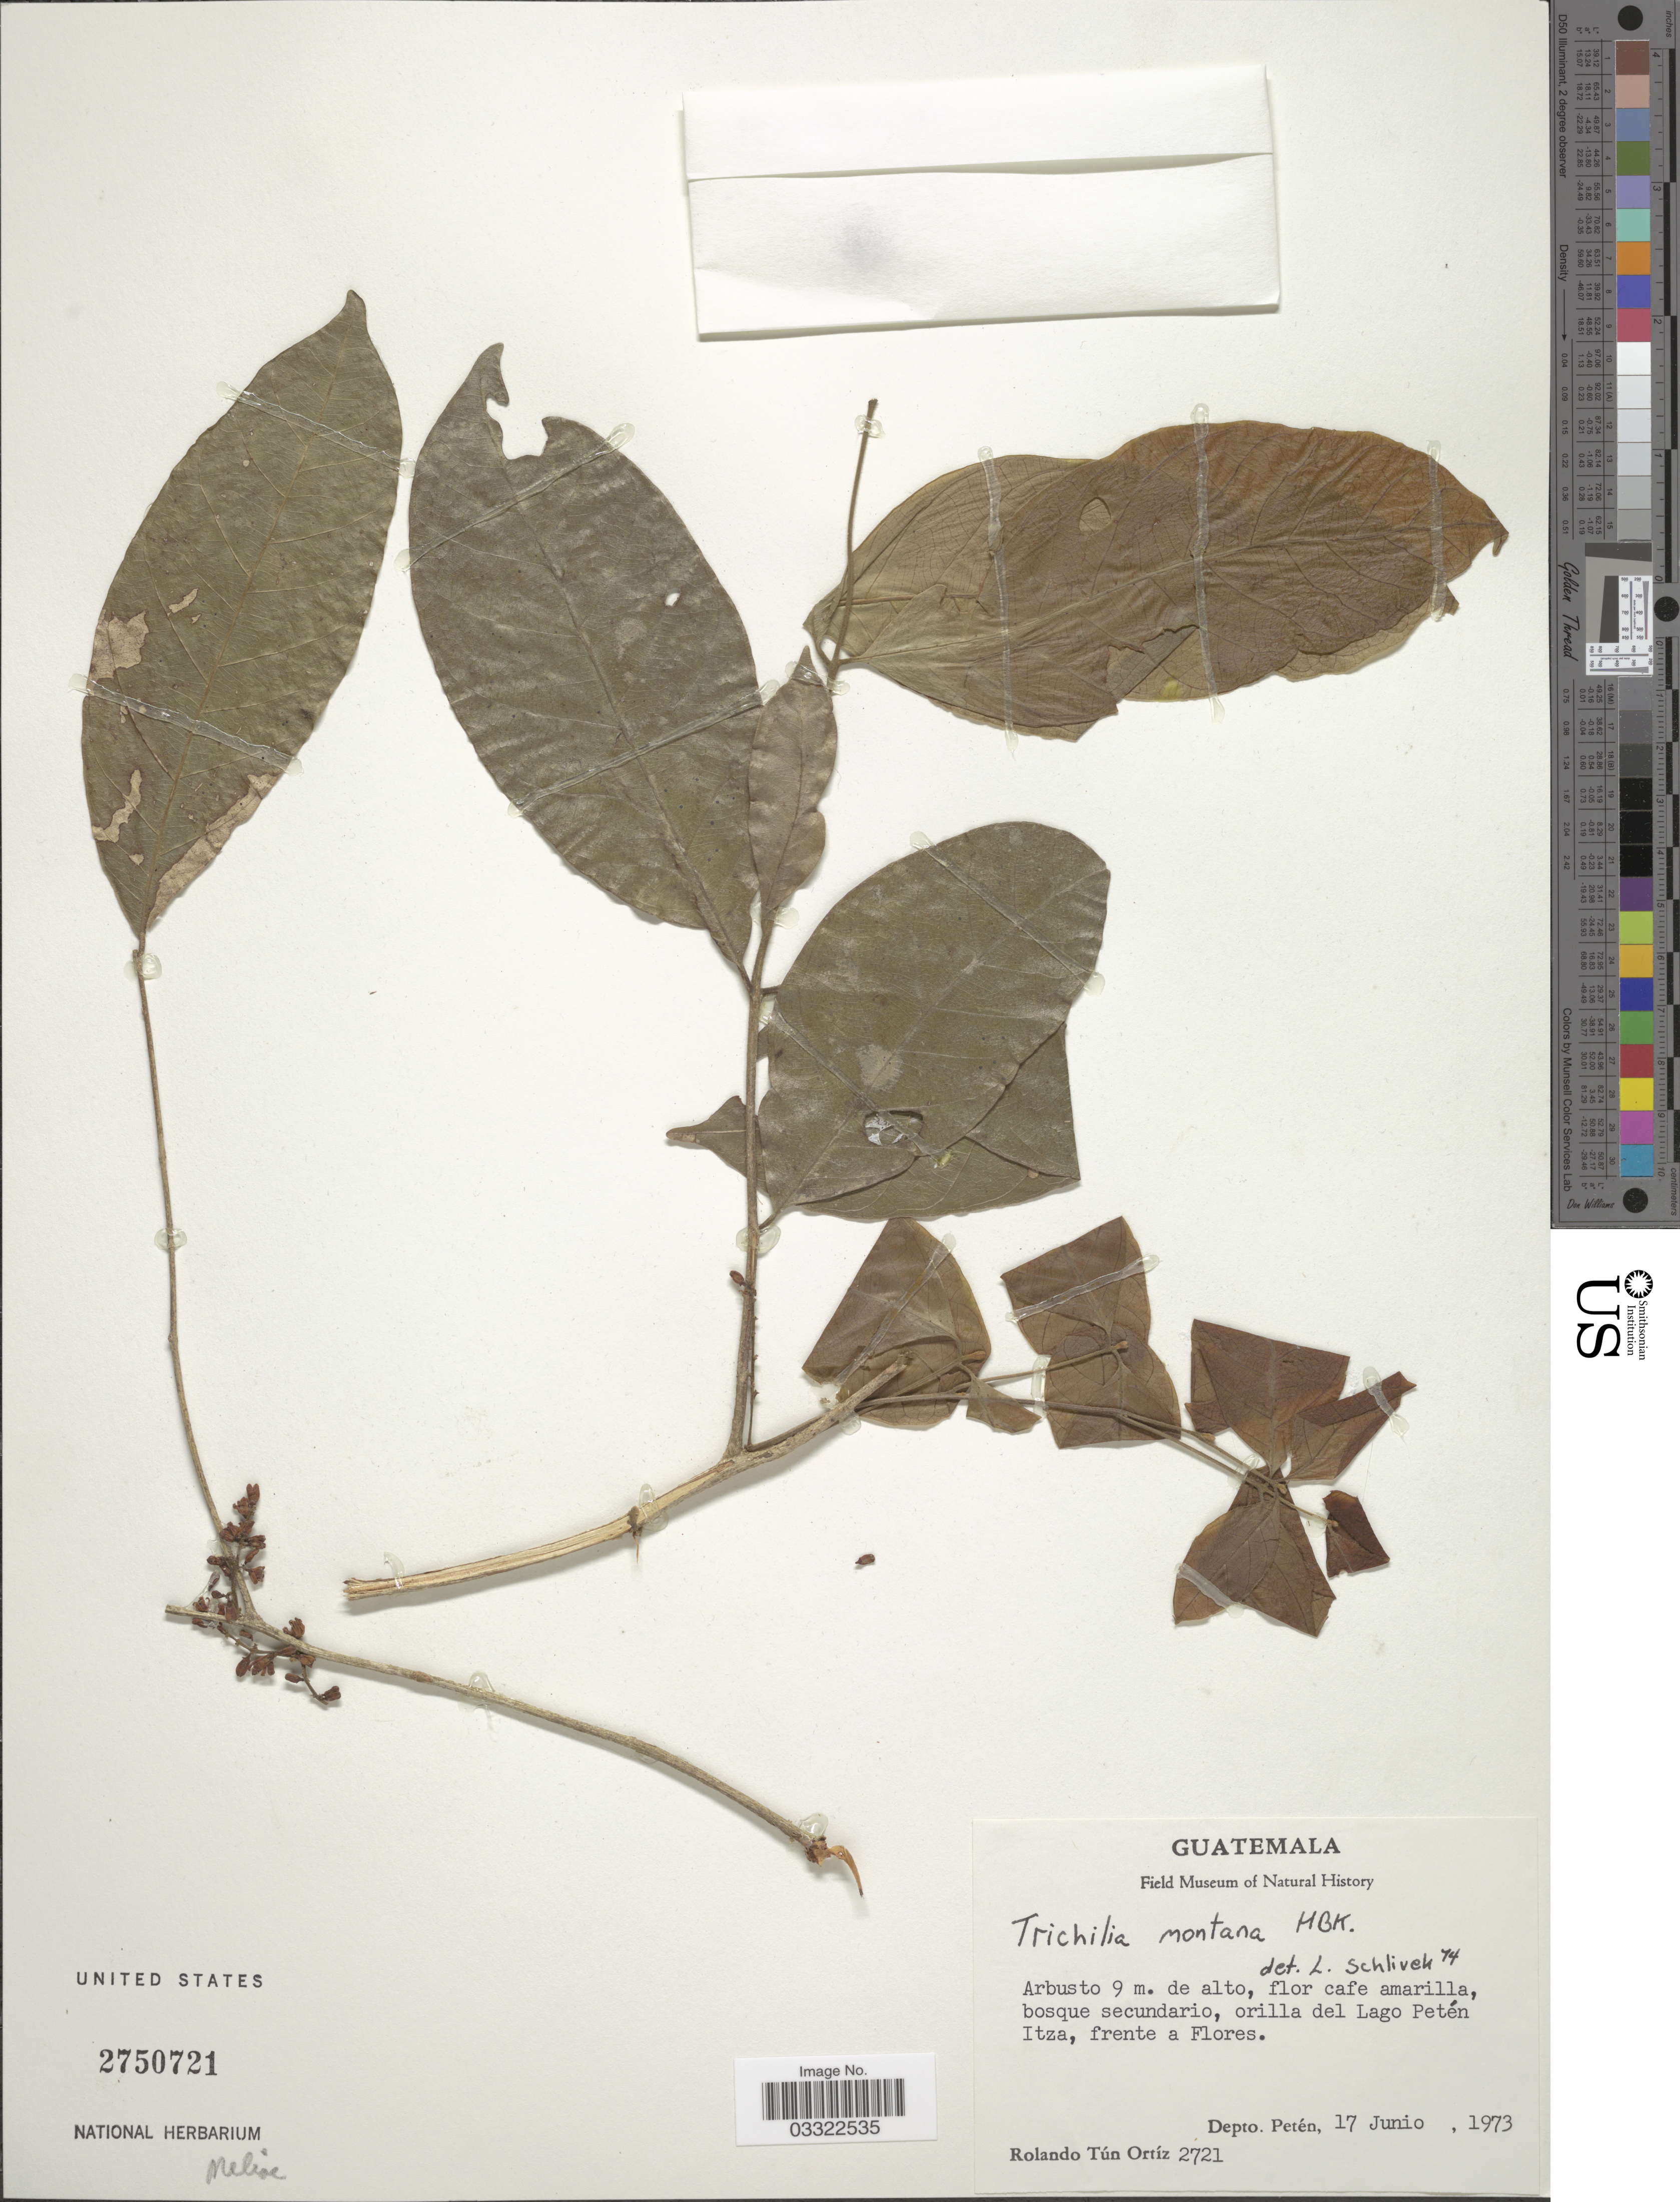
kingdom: Plantae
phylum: Tracheophyta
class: Magnoliopsida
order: Sapindales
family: Meliaceae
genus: Trichilia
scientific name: Trichilia montana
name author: Kunth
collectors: R. Tún Ortíz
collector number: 2721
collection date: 1973-06-17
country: Guatemala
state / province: El Petén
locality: Orilla del Lago Petén Itza, frente a Flores. Depto. Petén.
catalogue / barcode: US 2750721